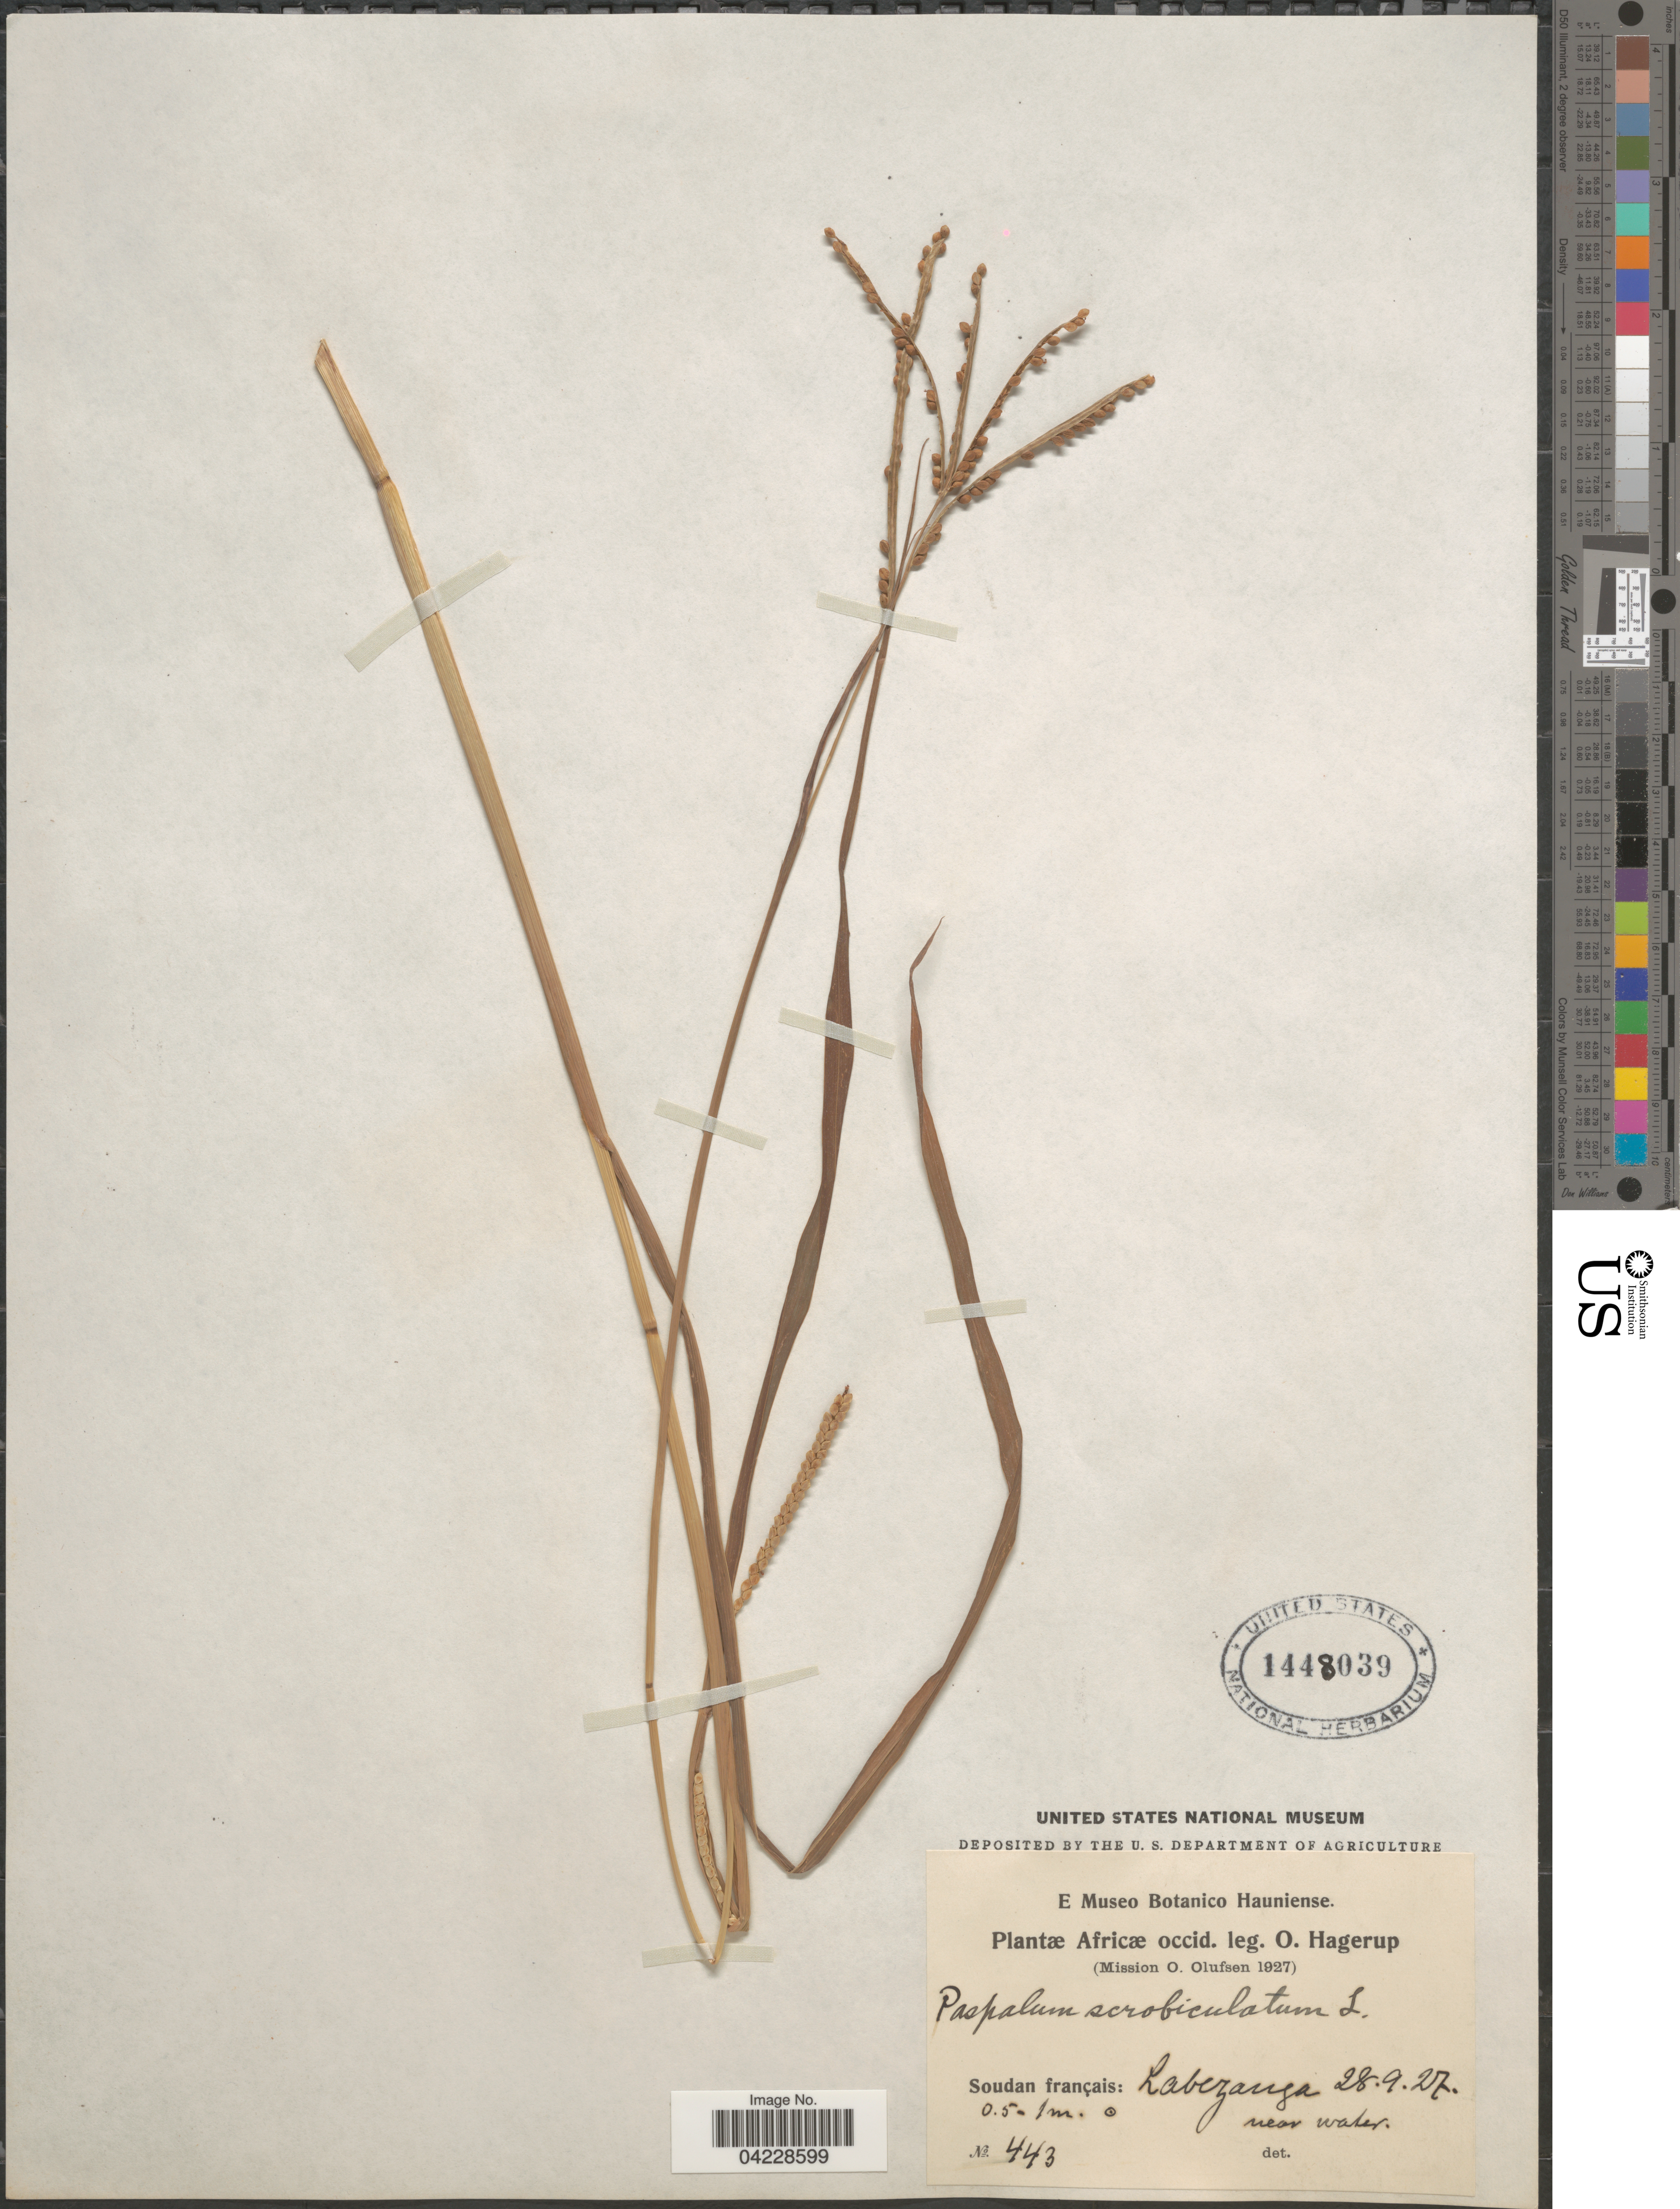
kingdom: Plantae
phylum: Tracheophyta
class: Liliopsida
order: Poales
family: Poaceae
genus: Paspalum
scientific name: Paspalum scrobiculatum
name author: L.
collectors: O. Hagerup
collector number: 443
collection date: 1927-09-28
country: Sudan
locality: Africæ occid. (Mission O. Olufsen 1927). Soudan français: Labezanga near water.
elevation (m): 0.5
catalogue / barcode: US 1448039